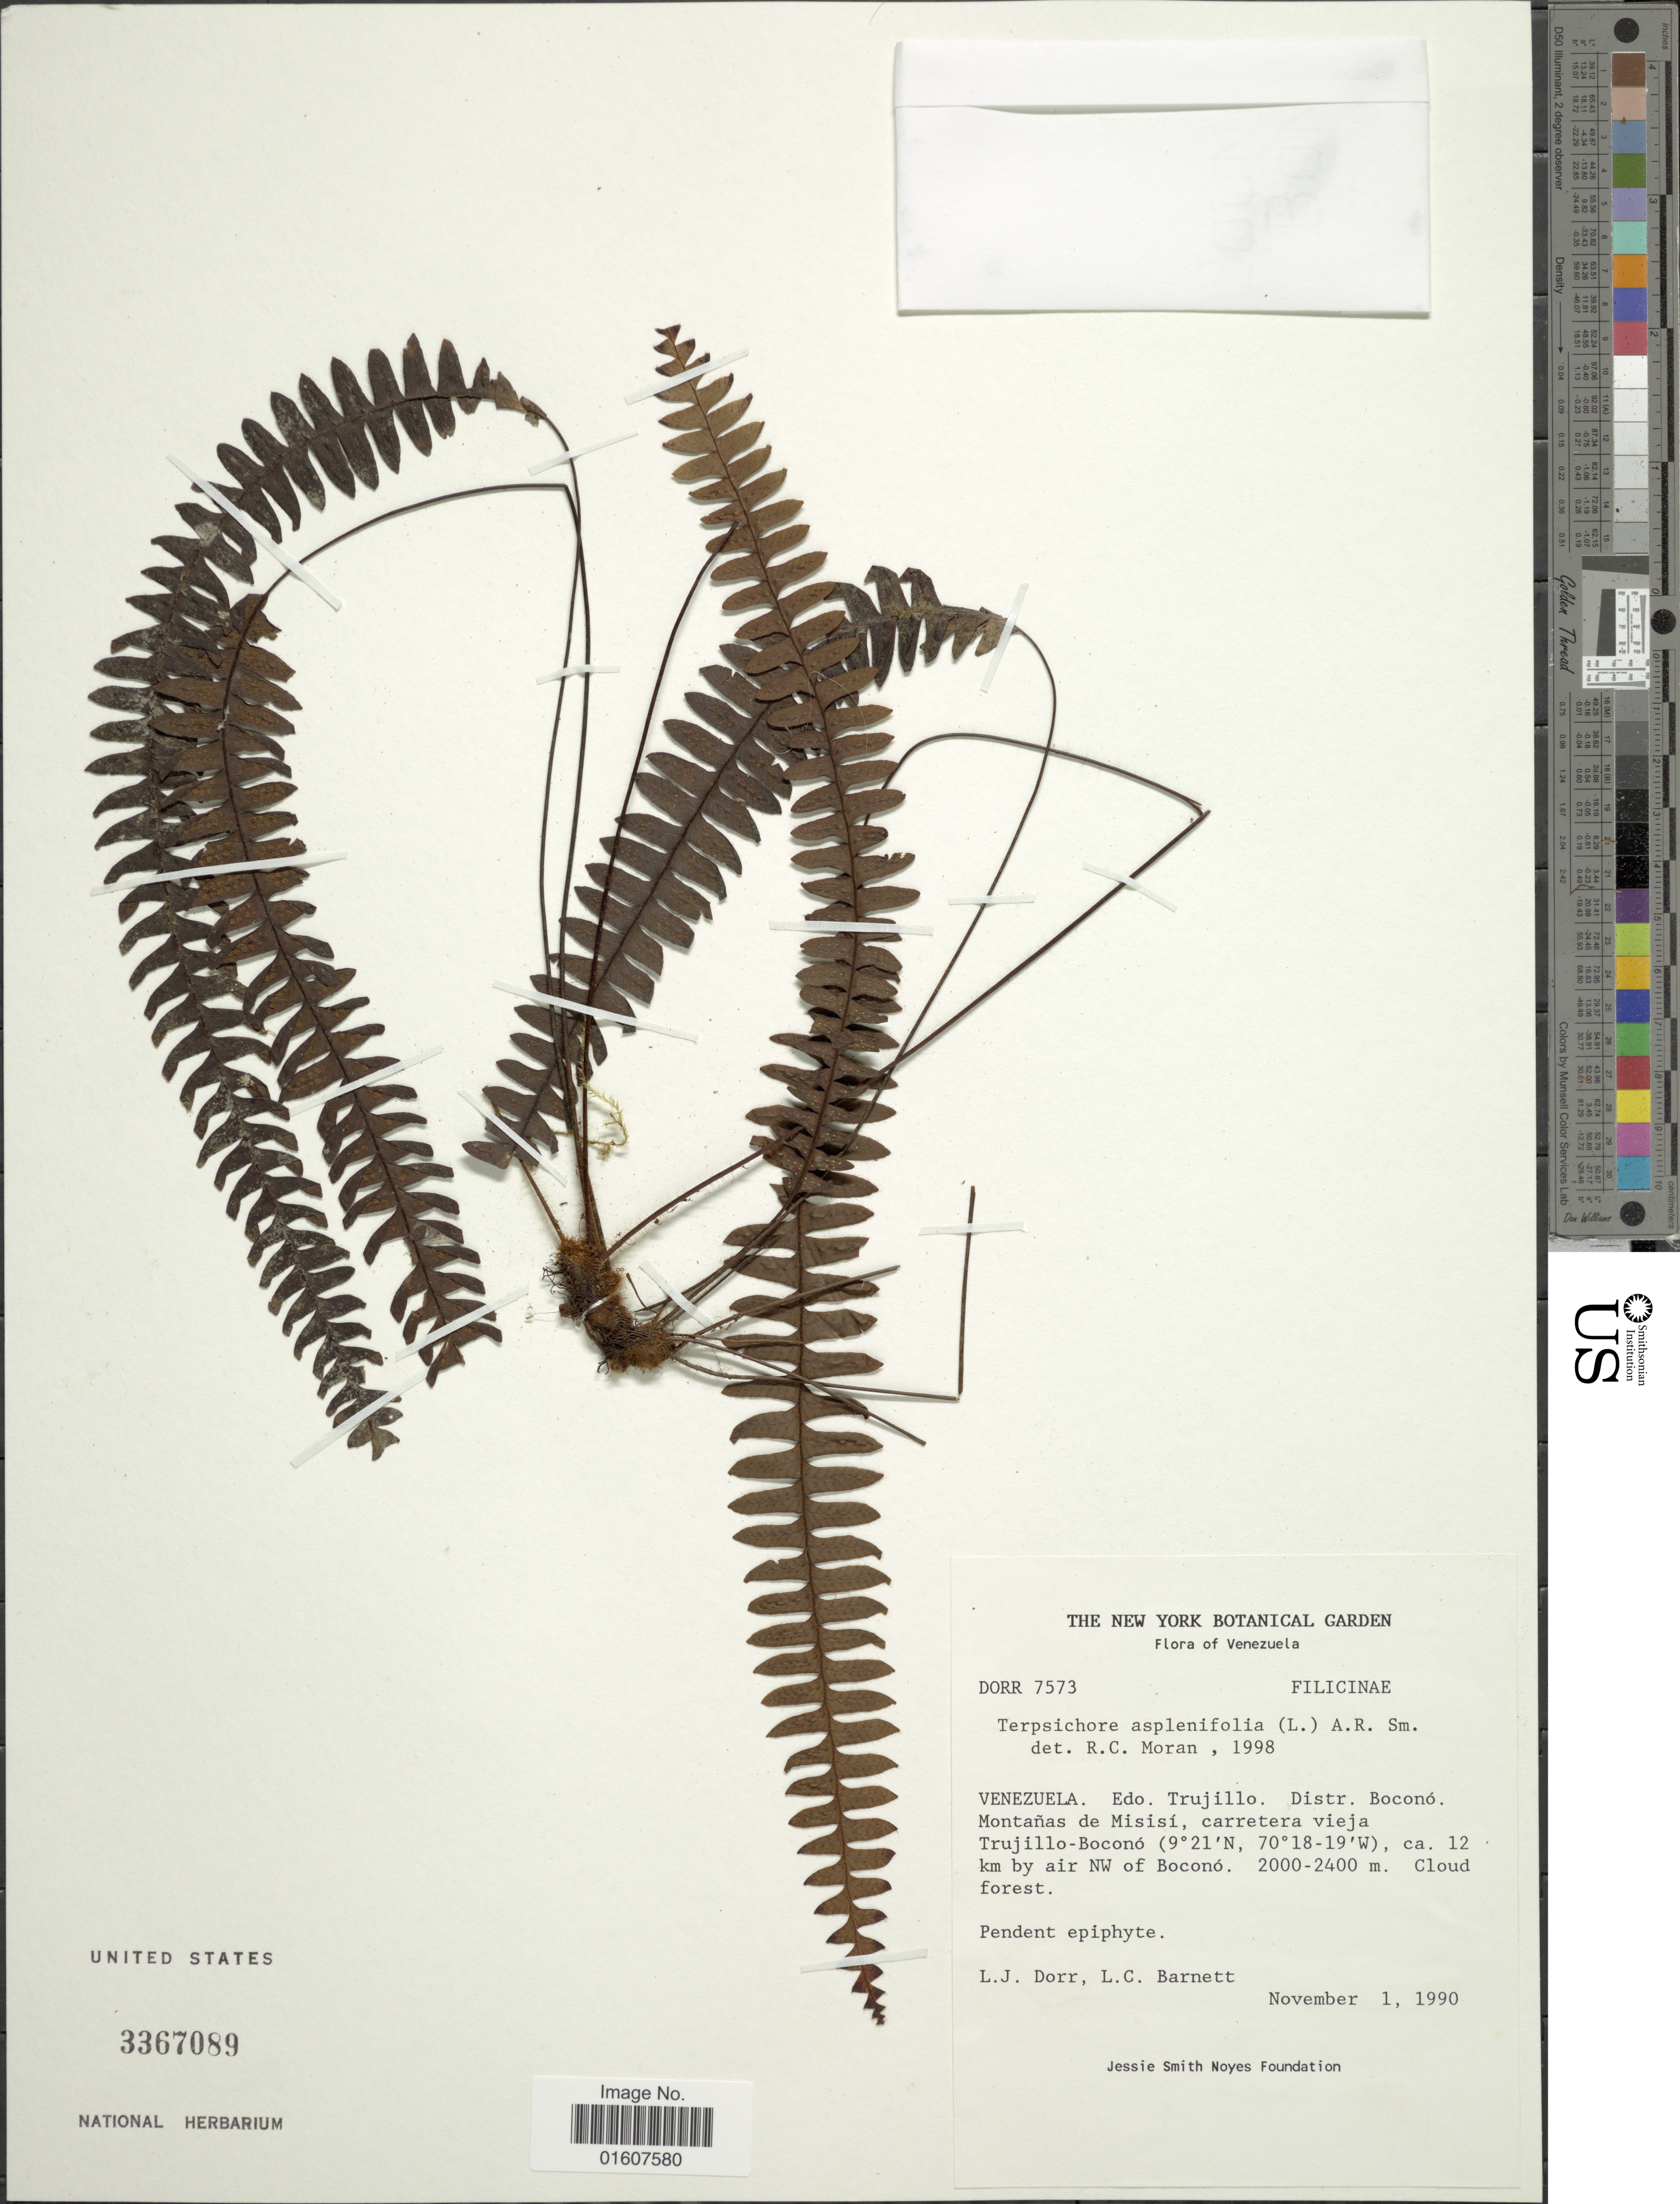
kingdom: Plantae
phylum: Tracheophyta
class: Polypodiopsida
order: Polypodiales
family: Polypodiaceae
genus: Terpsichore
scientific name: Terpsichore asplenifolia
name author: (L.) A.R. Sm.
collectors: L. J. Dorr & L. C. Barnett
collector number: DORR 7573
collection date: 1990-11-01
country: Venezuela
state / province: Trujillo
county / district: Boconó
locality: Montañas de Misisí, carretera vieja Trujillo-Boconó, ca. 12 km by air NW of Boconó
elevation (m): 2000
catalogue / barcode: US 3367089